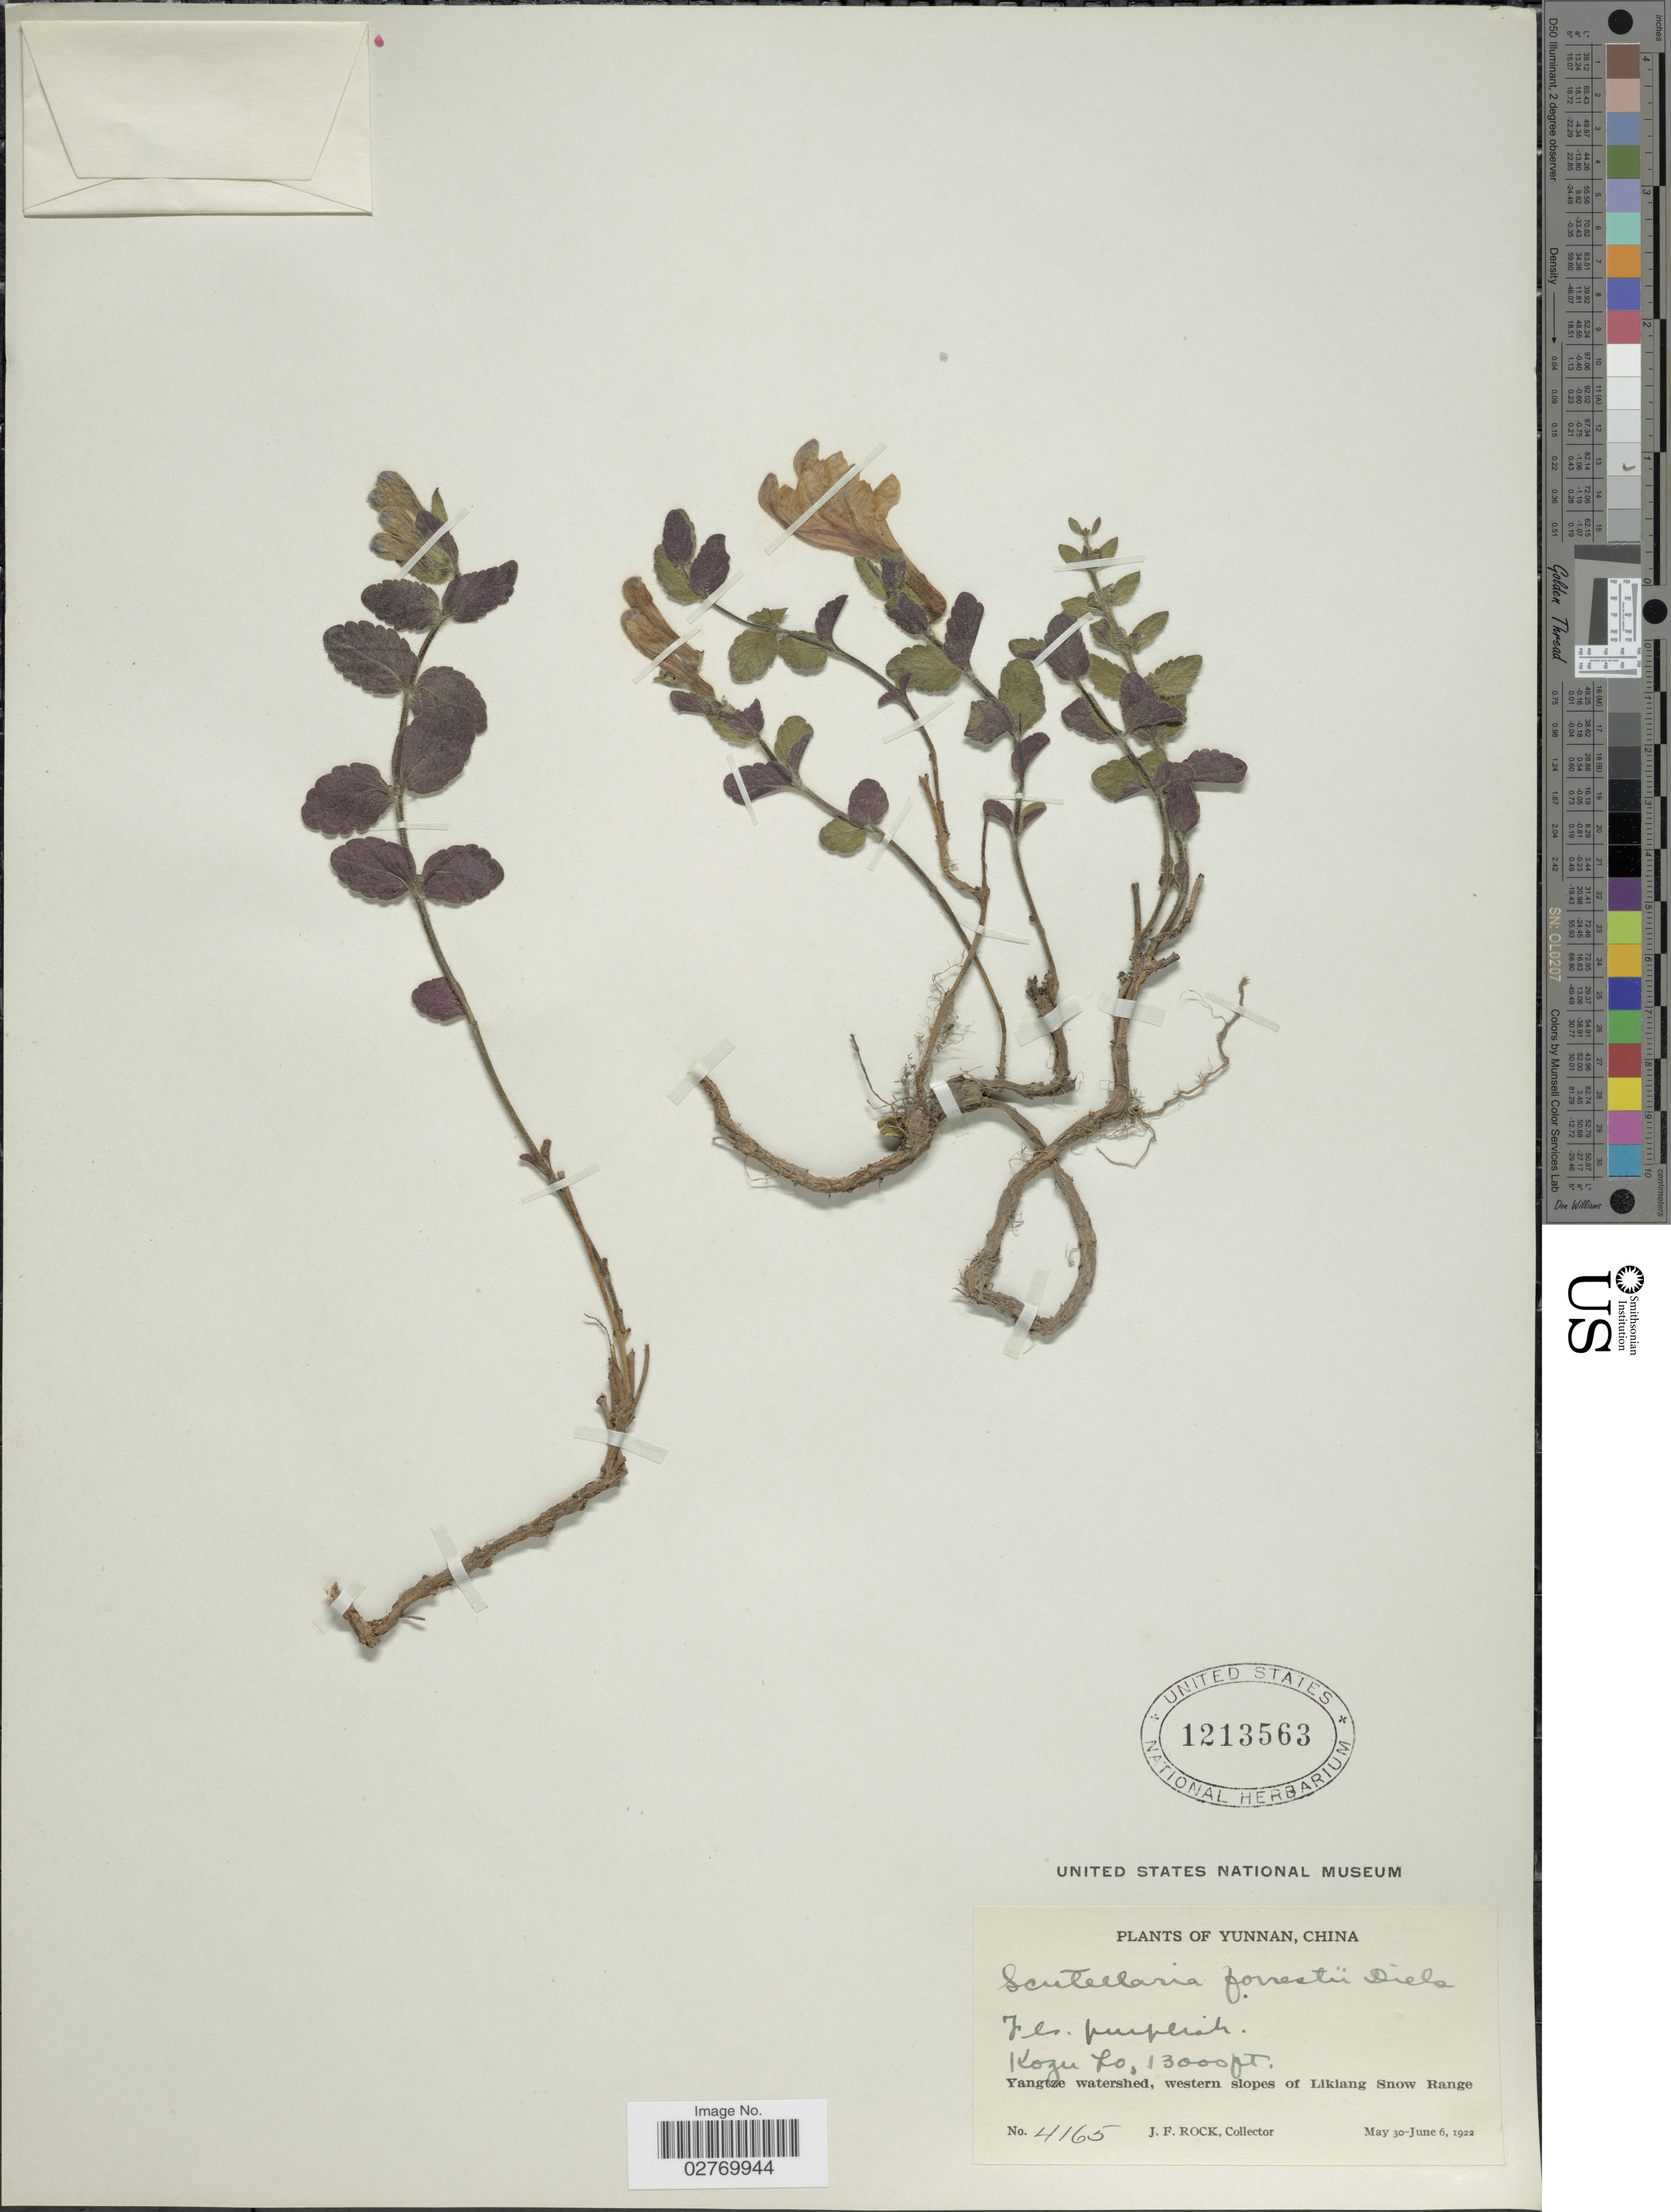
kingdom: Plantae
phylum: Tracheophyta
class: Magnoliopsida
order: Lamiales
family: Lamiaceae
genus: Scutellaria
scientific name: Scutellaria forrestii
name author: Diels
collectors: J. Rock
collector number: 4165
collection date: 1922-05-30/1922-06-06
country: China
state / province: Yunnan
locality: Kozu Lo. Yangtze watershed, western slopes of Likiang Snow Range.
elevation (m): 3962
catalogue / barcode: US 1213563